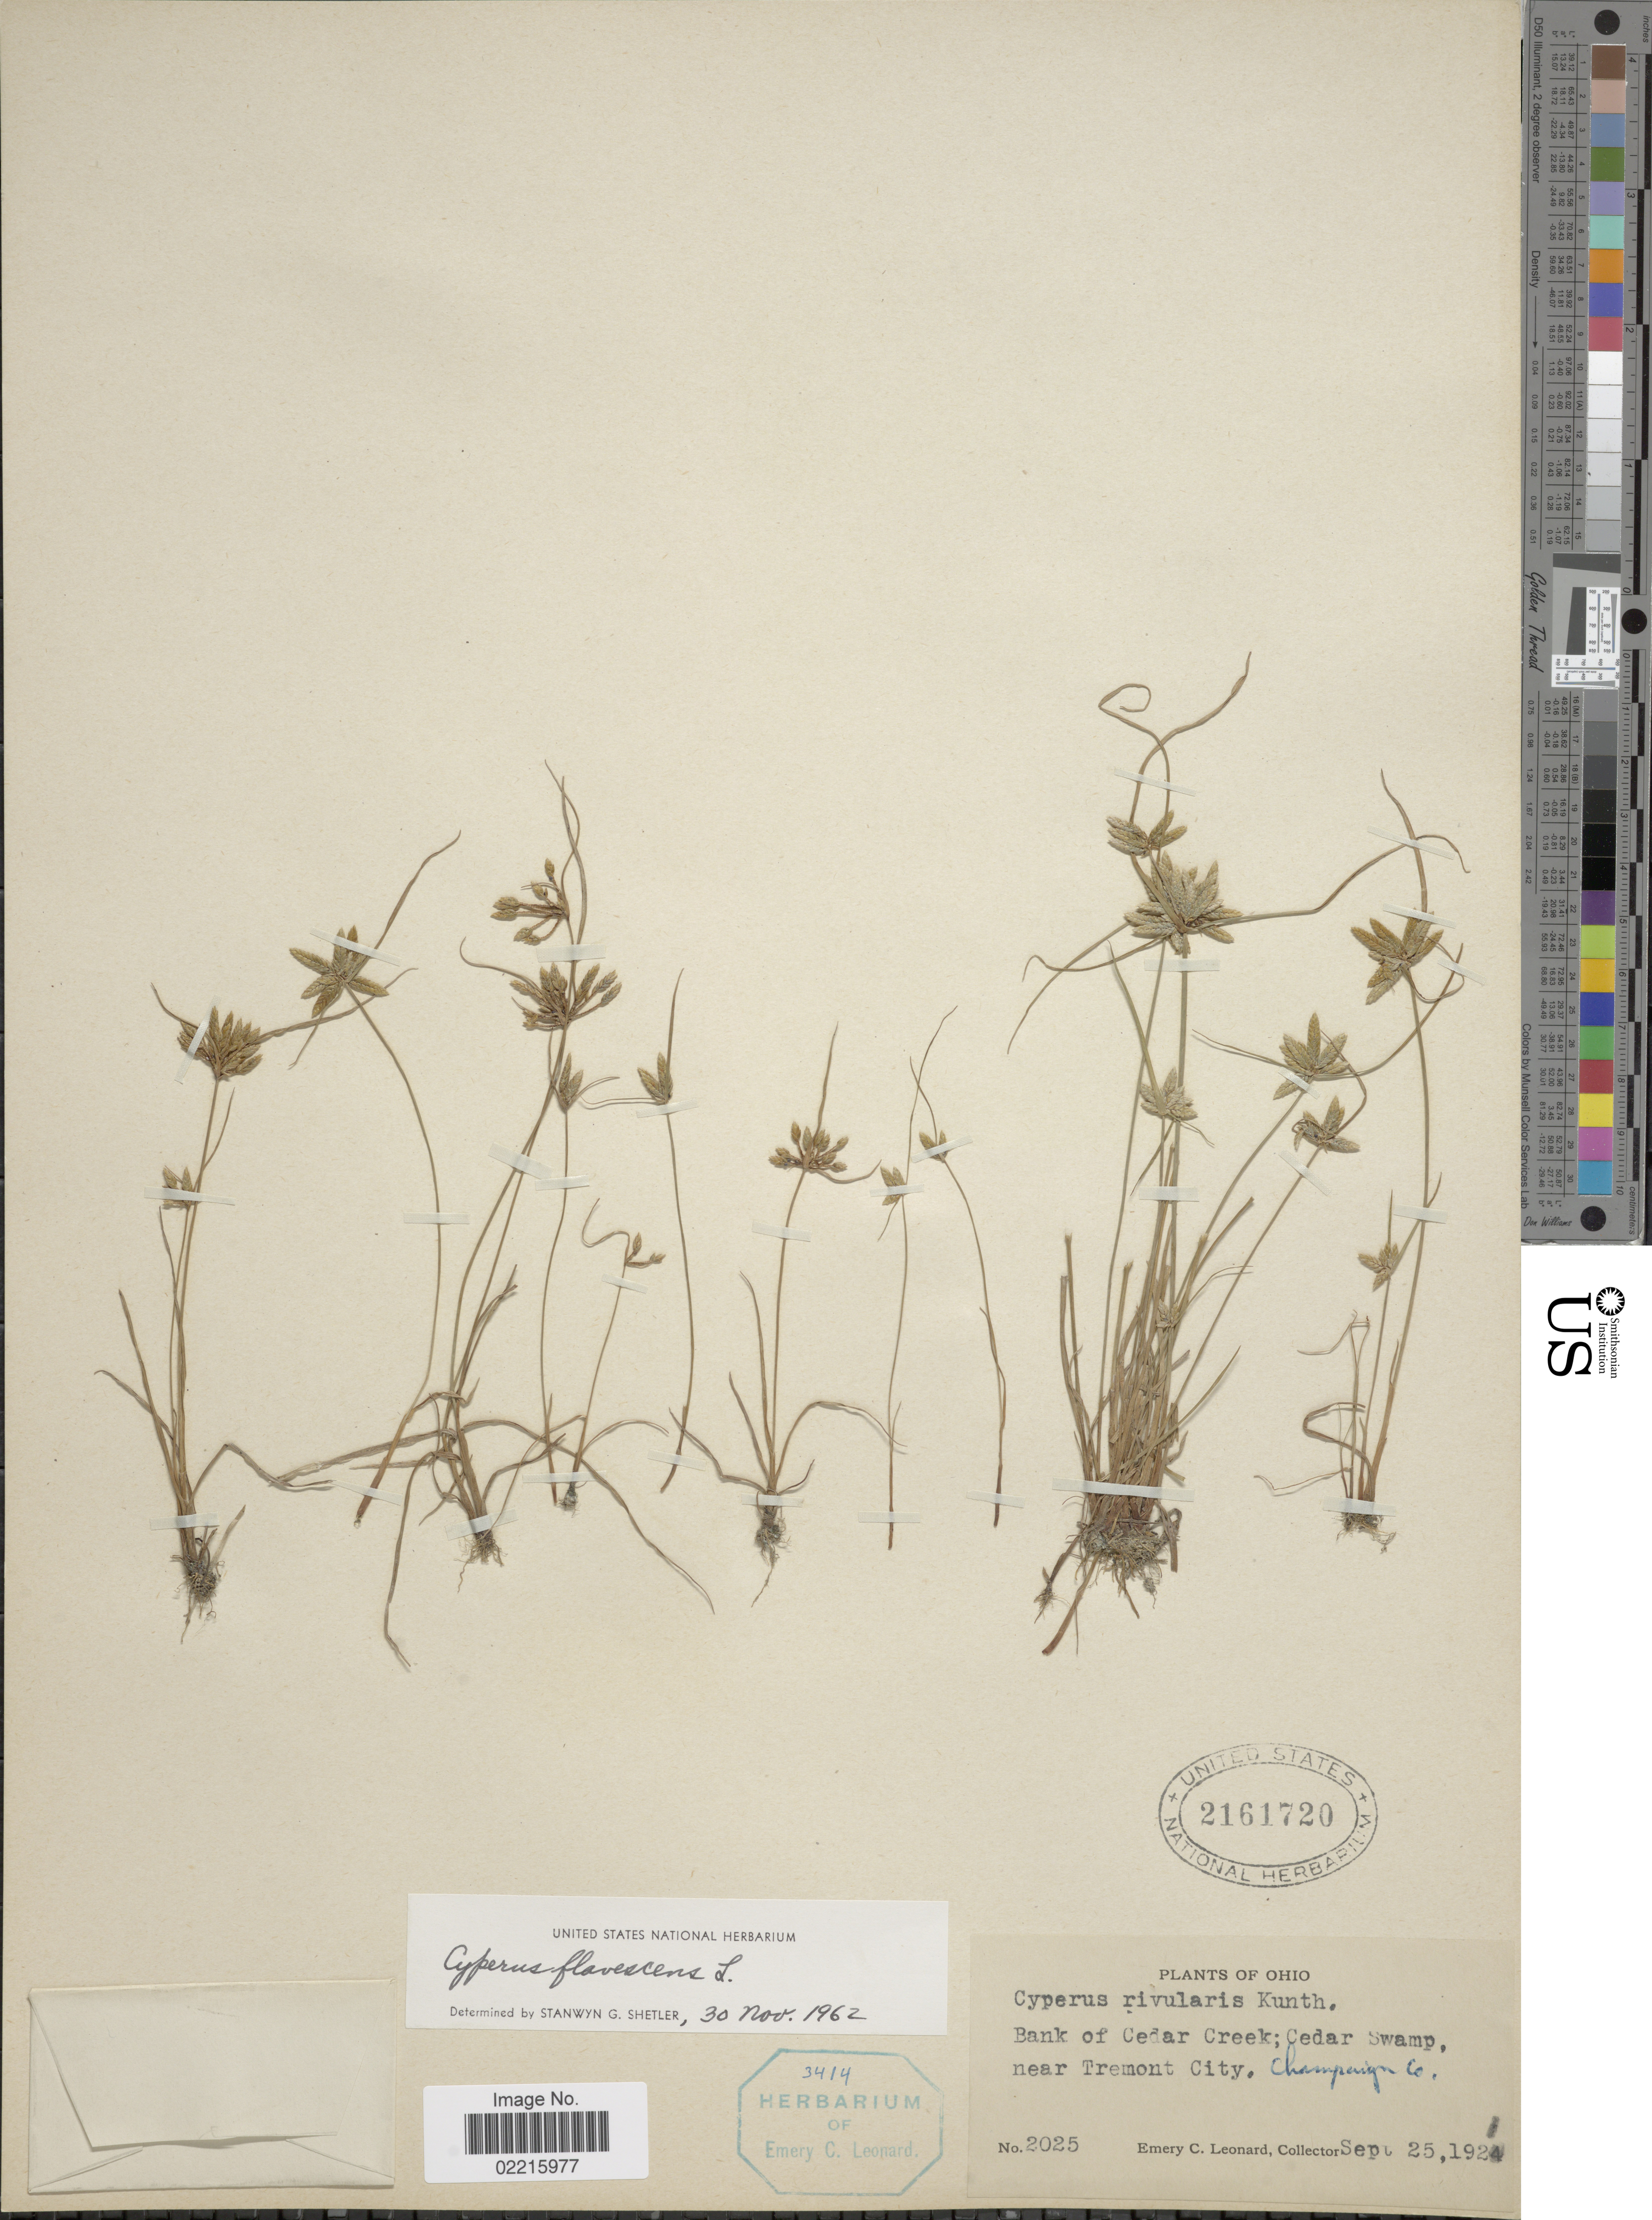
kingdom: Plantae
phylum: Tracheophyta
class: Liliopsida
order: Poales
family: Cyperaceae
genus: Cyperus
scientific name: Cyperus flavescens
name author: L.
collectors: E. C. Leonard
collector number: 2025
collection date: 1921-09-25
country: United States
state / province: Ohio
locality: Bank of Cedar Creek; Cedar Swamp, near Tremont City, Champaign Co.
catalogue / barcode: US 2161720